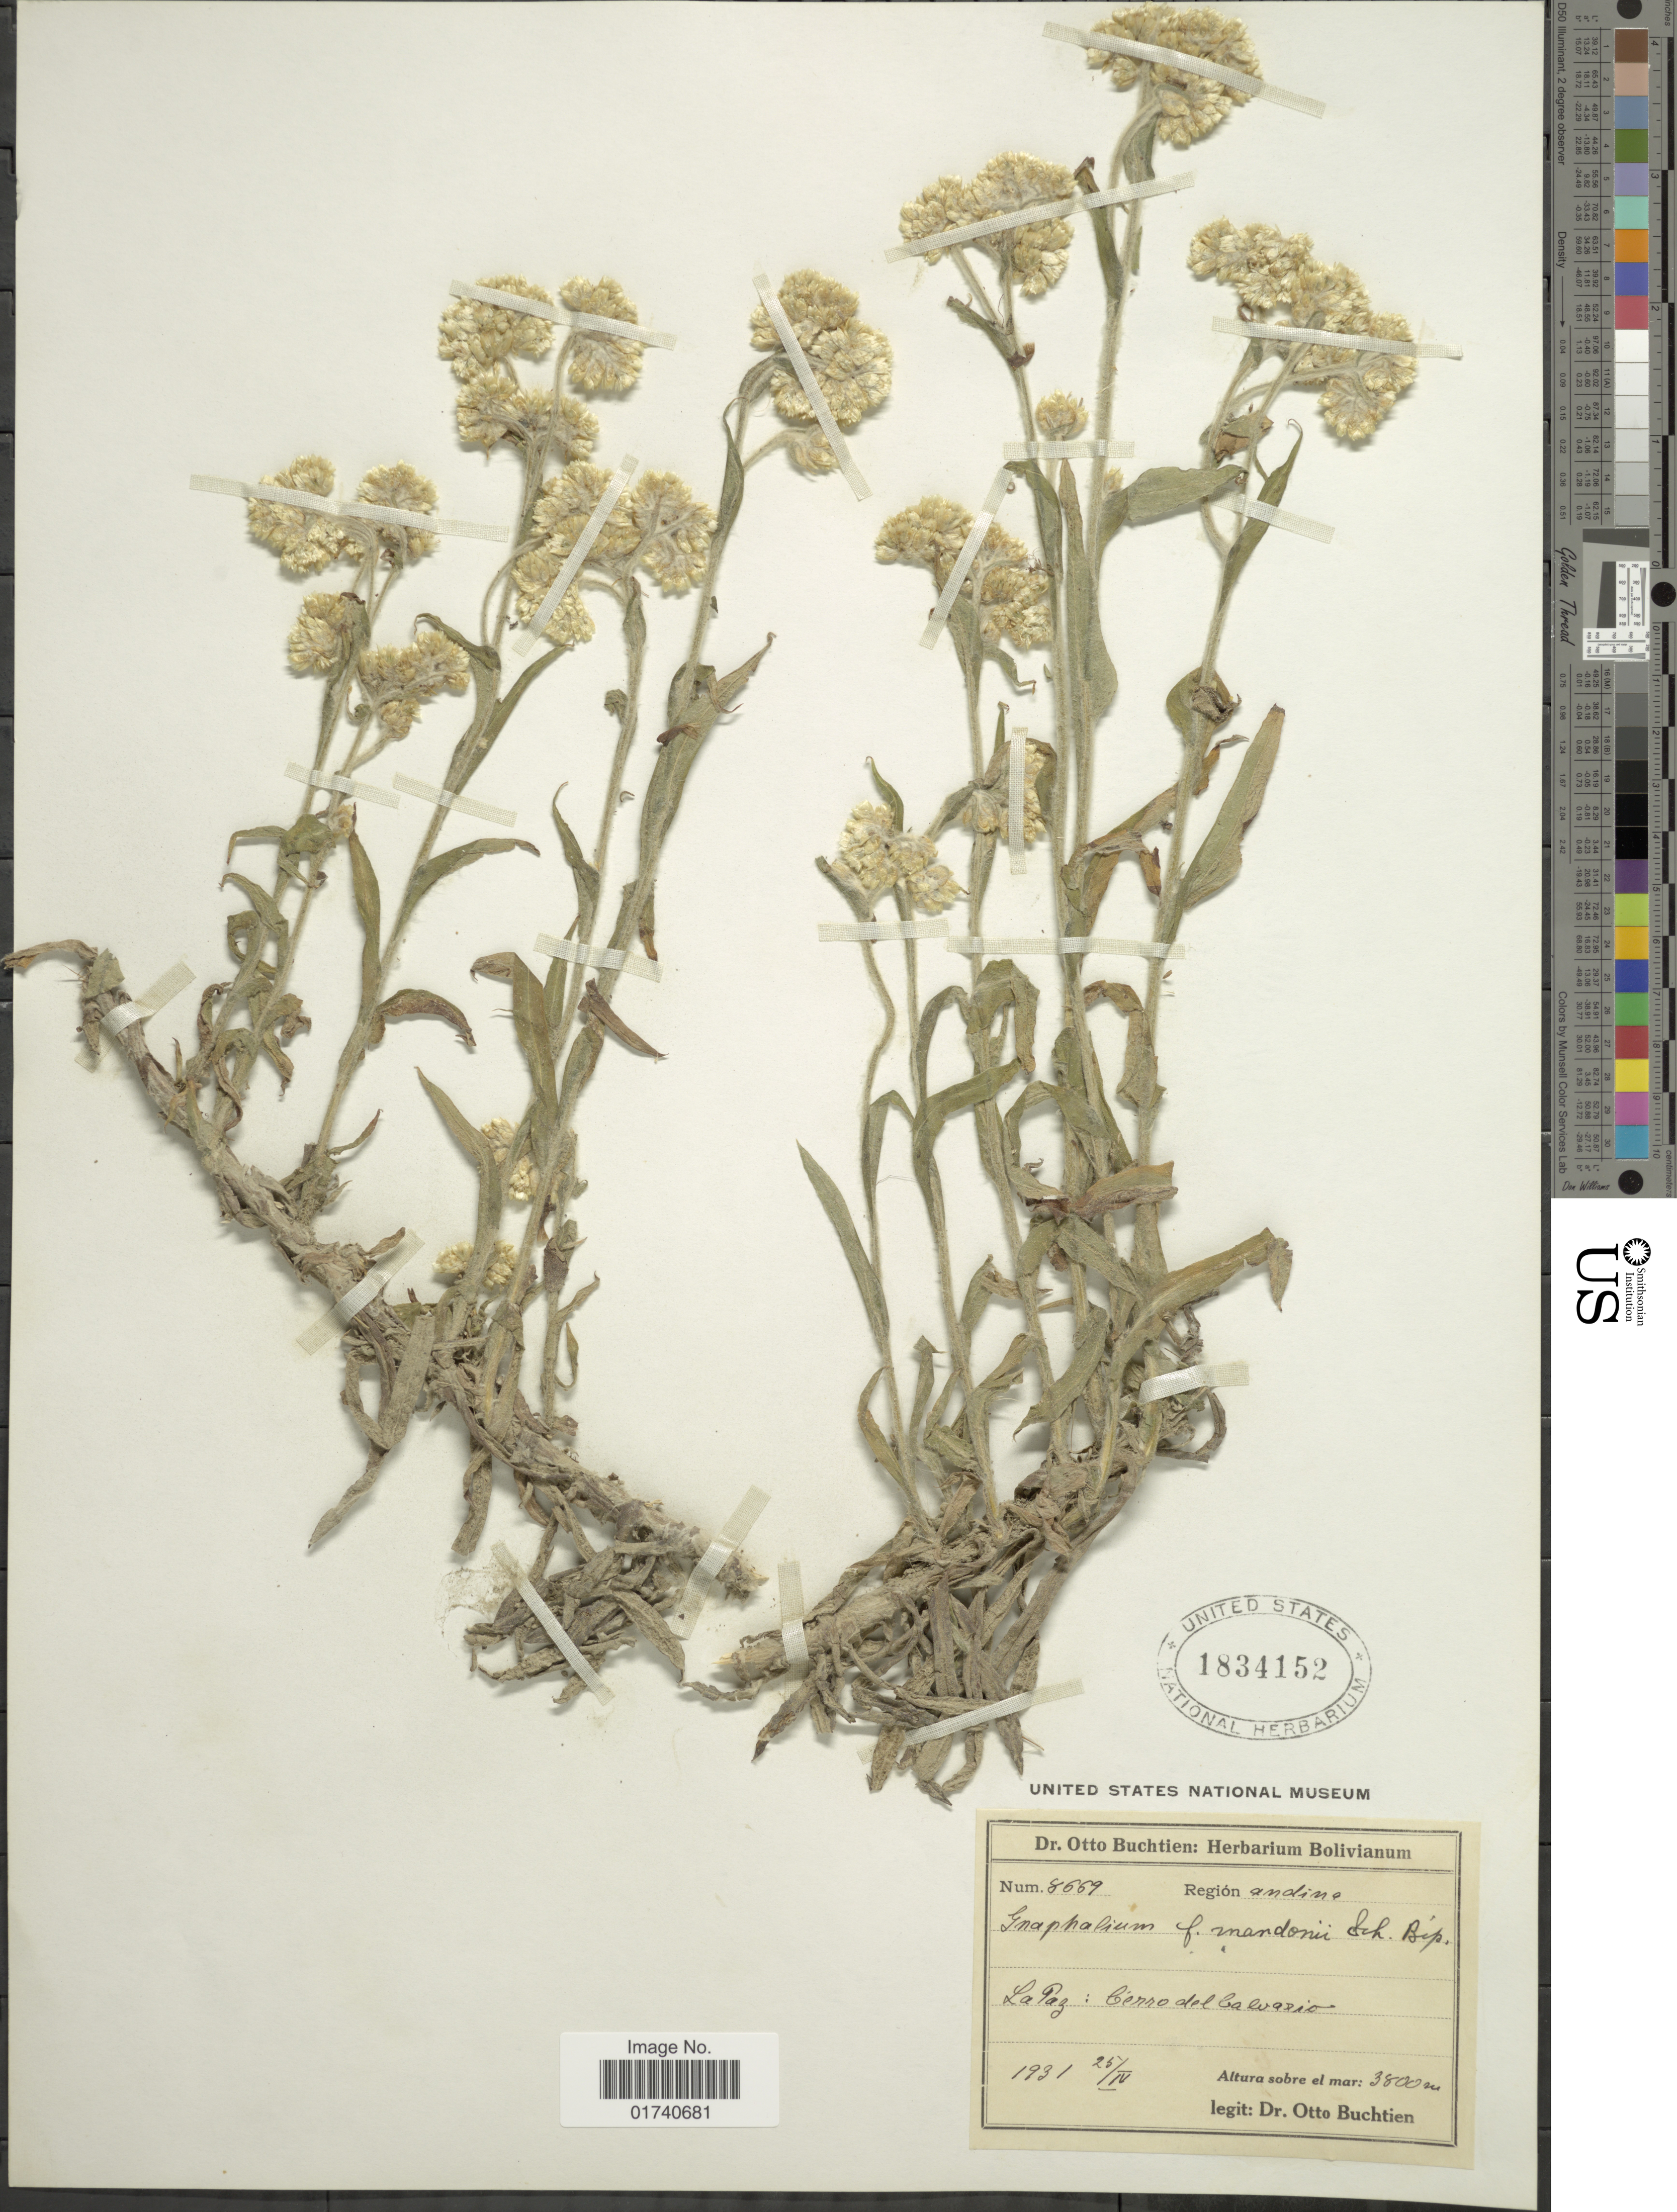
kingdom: Plantae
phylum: Tracheophyta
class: Magnoliopsida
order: Asterales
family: Asteraceae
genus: Pseudognaphalium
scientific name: Pseudognaphalium gaudichaudianum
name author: (DC.) Anderb.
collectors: O. Buchtien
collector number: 8669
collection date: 1931-04-25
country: Bolivia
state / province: La Paz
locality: Region: Andina, Cerro del Calvario.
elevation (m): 3800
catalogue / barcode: US 1834152